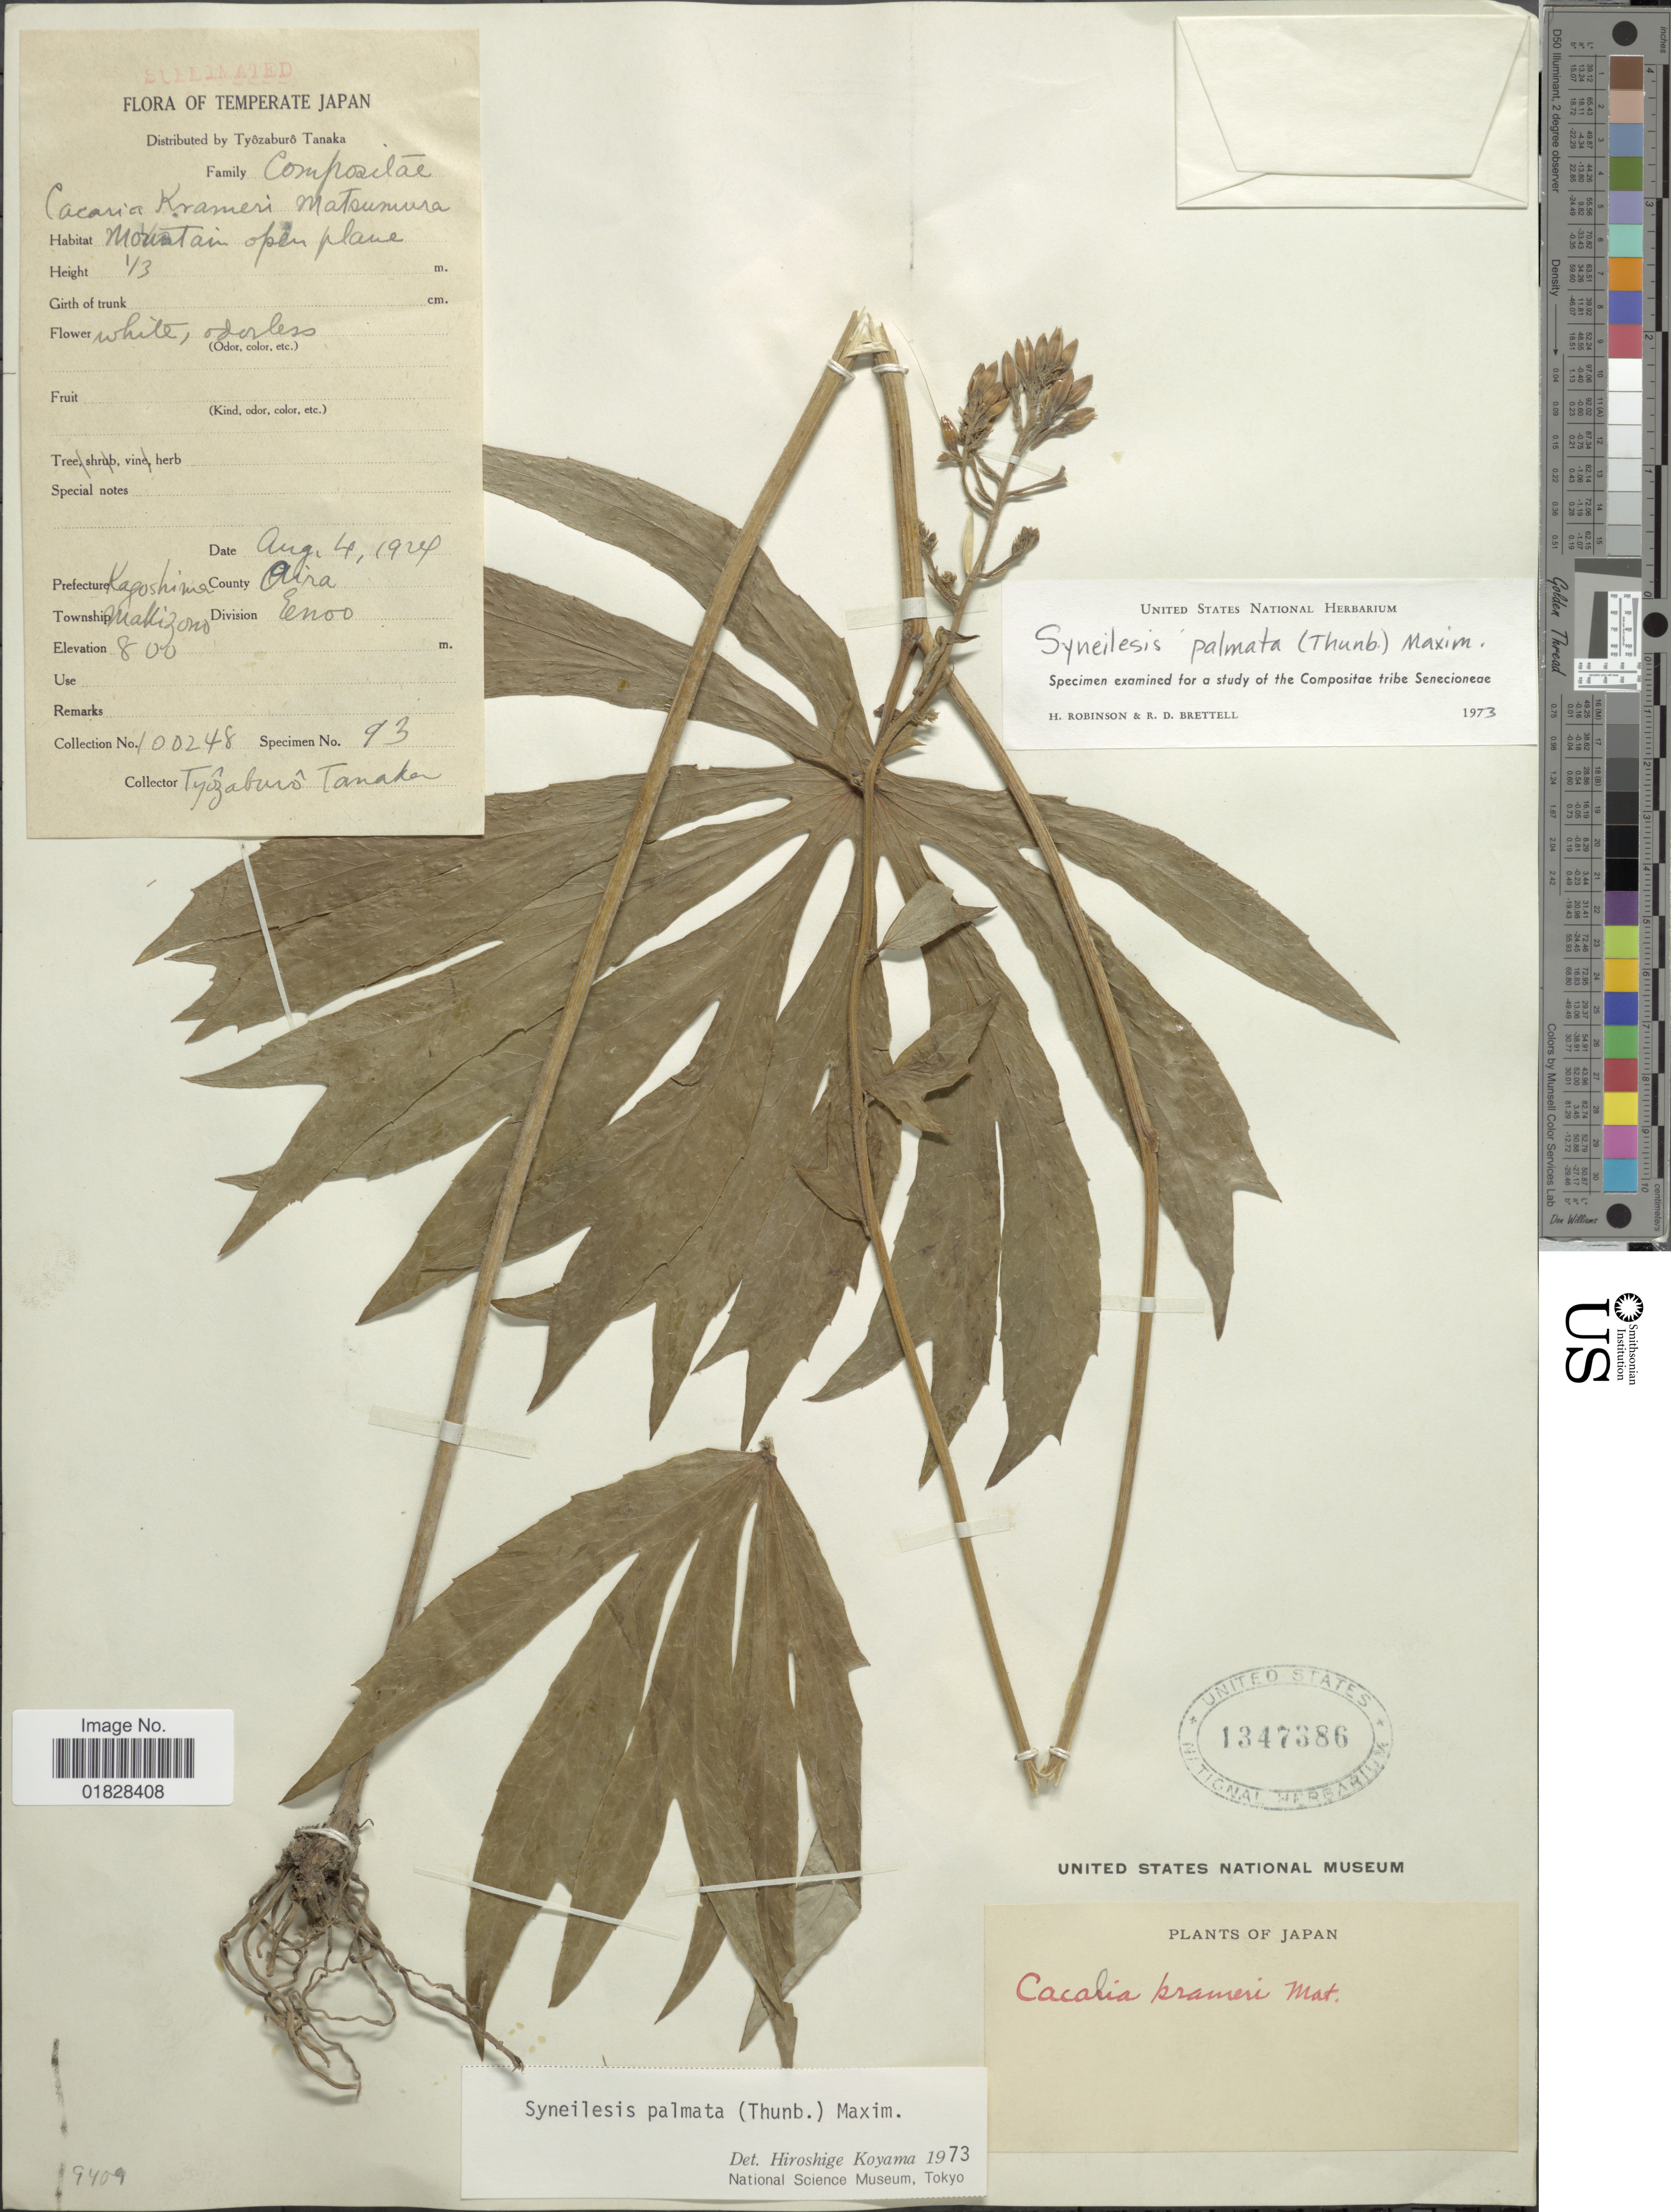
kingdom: Plantae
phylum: Tracheophyta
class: Magnoliopsida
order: Asterales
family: Asteraceae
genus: Syneilesis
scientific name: Syneilesis palmata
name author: (Thunb.) Maxim.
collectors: T. Tanaka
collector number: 100248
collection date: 1924-08-04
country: Japan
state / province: Kagosima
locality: Prefecture Kagoshima. County Aira. Makizono. Enoo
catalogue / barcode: US 1347386